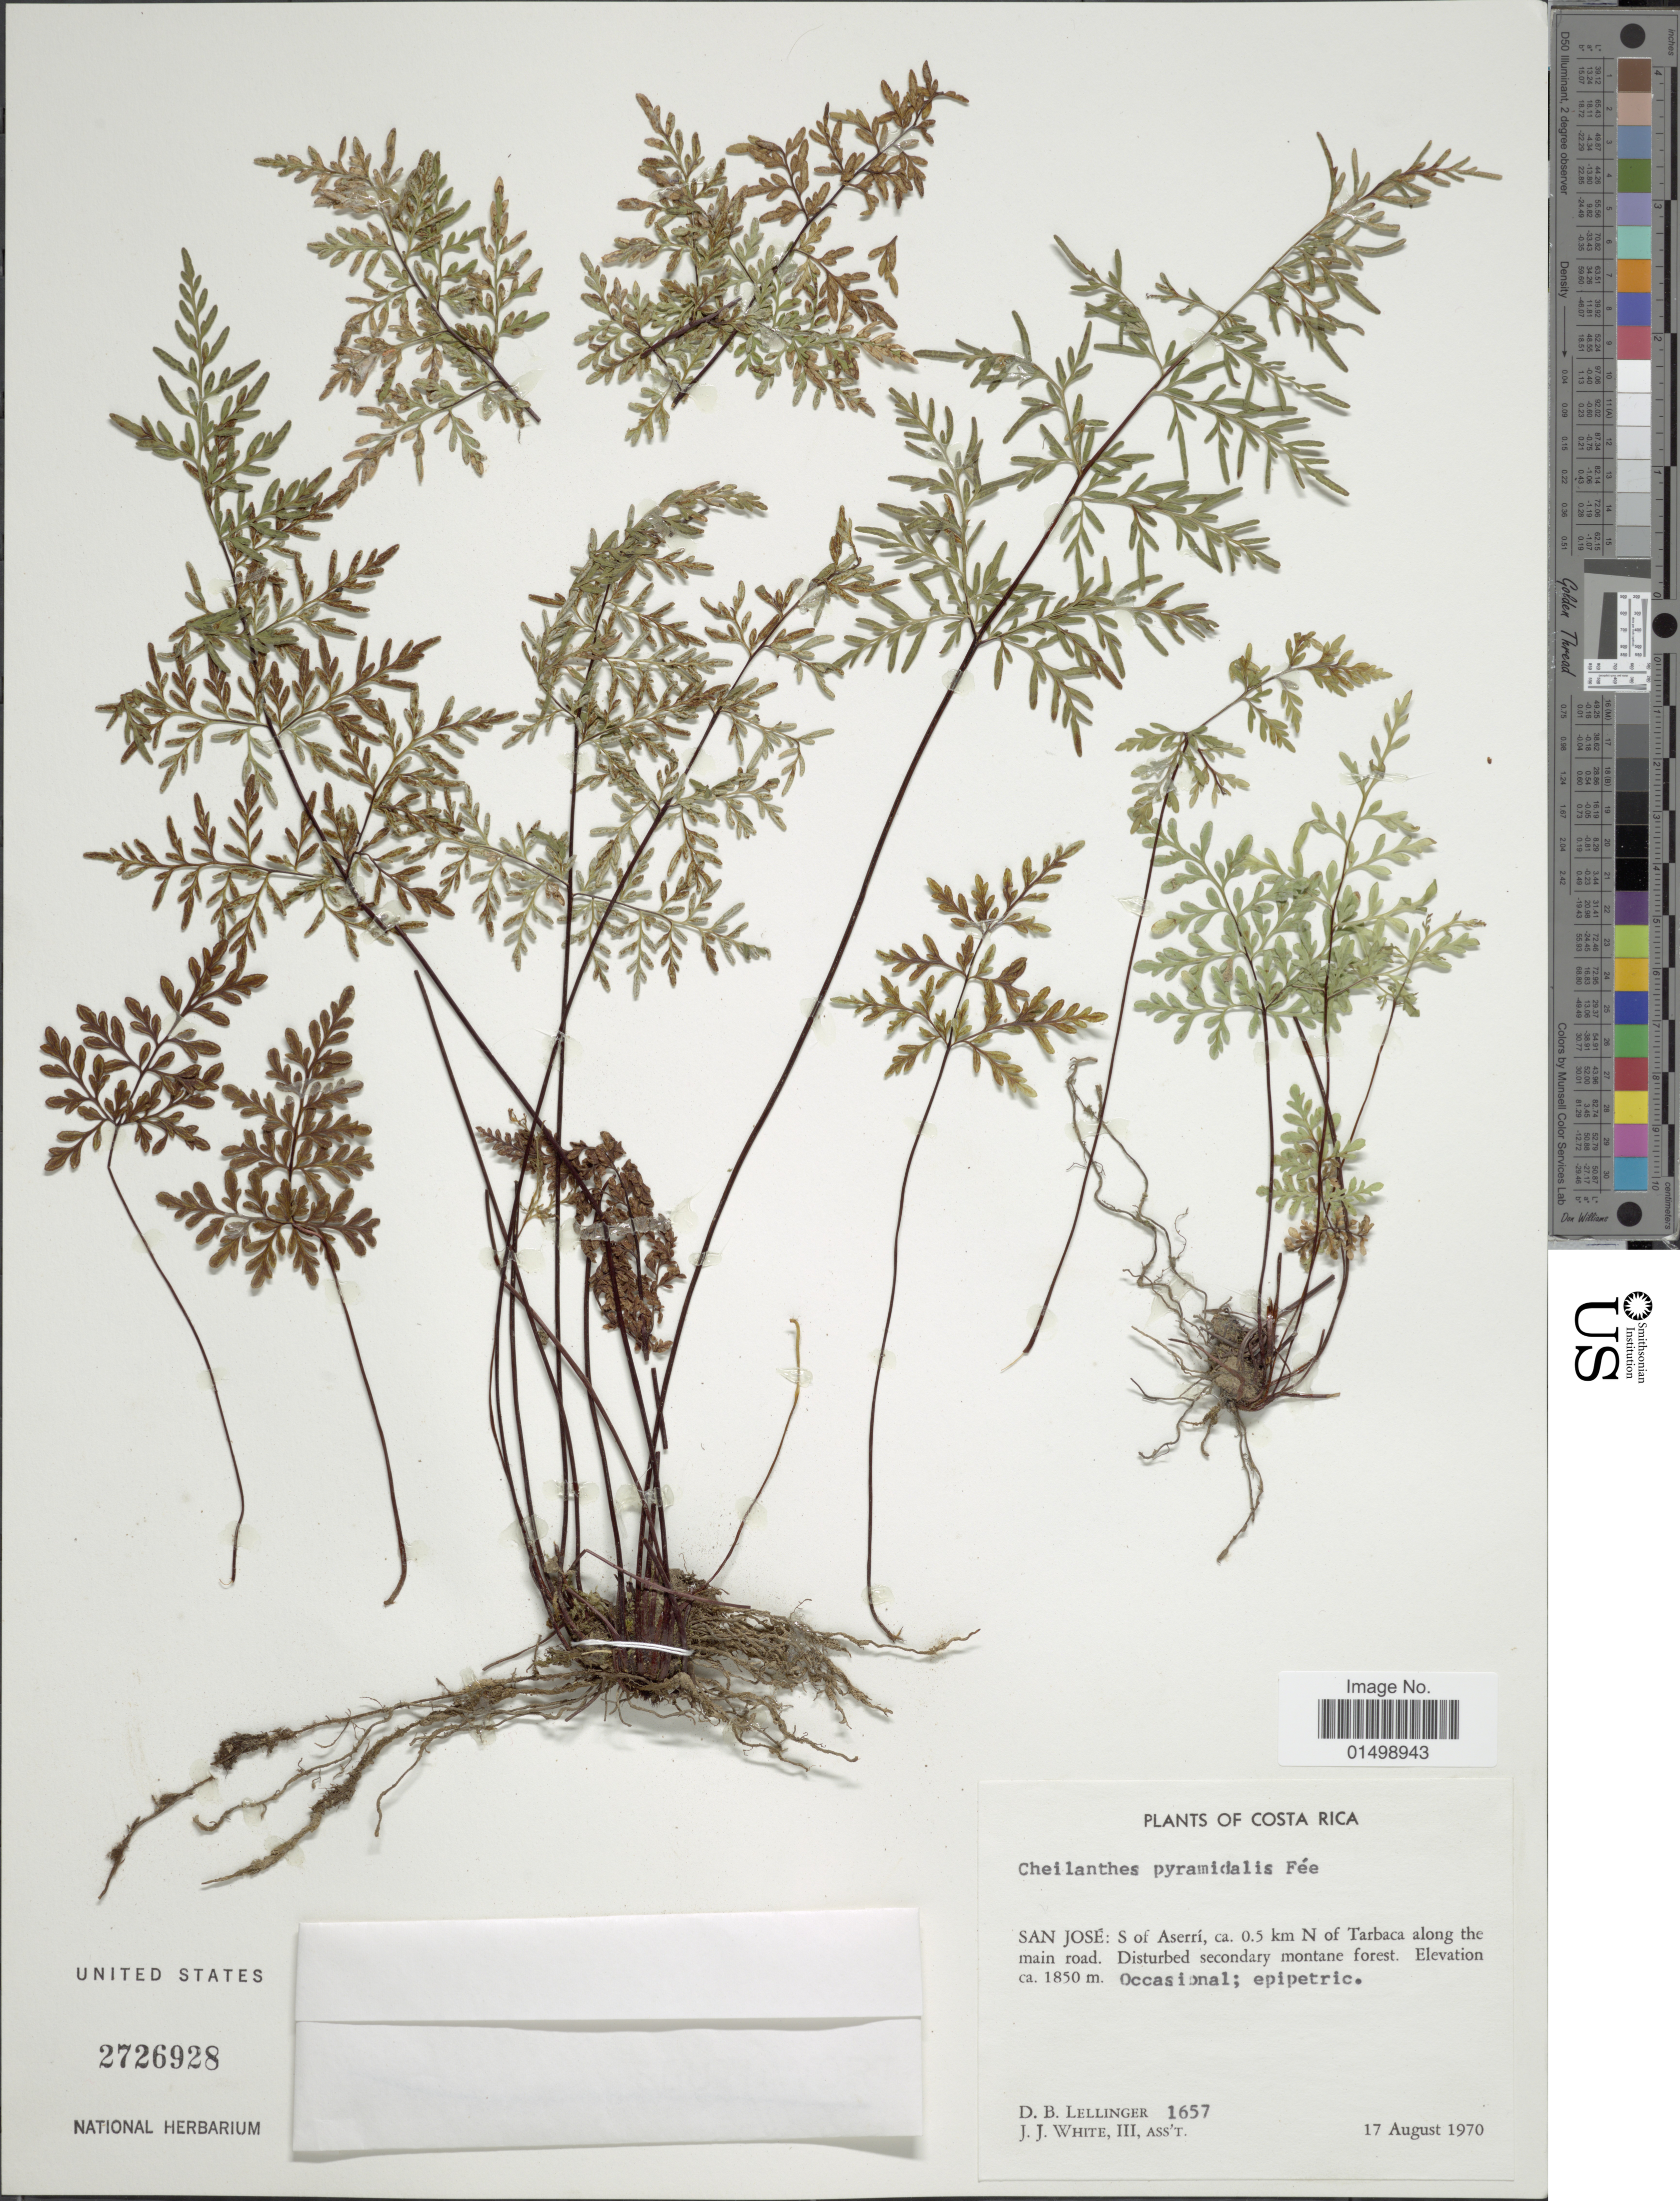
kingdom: Plantae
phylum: Tracheophyta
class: Polypodiopsida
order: Polypodiales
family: Pteridaceae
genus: Cheilanthes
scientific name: Cheilanthes pyramidalis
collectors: D. B. Lellinger & J. J. White III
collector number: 1657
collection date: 1970-08-17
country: Costa Rica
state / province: San José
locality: S of Aserri, ca. 5 km N of Tarbaca along the main road.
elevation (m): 1850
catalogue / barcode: US 2726928